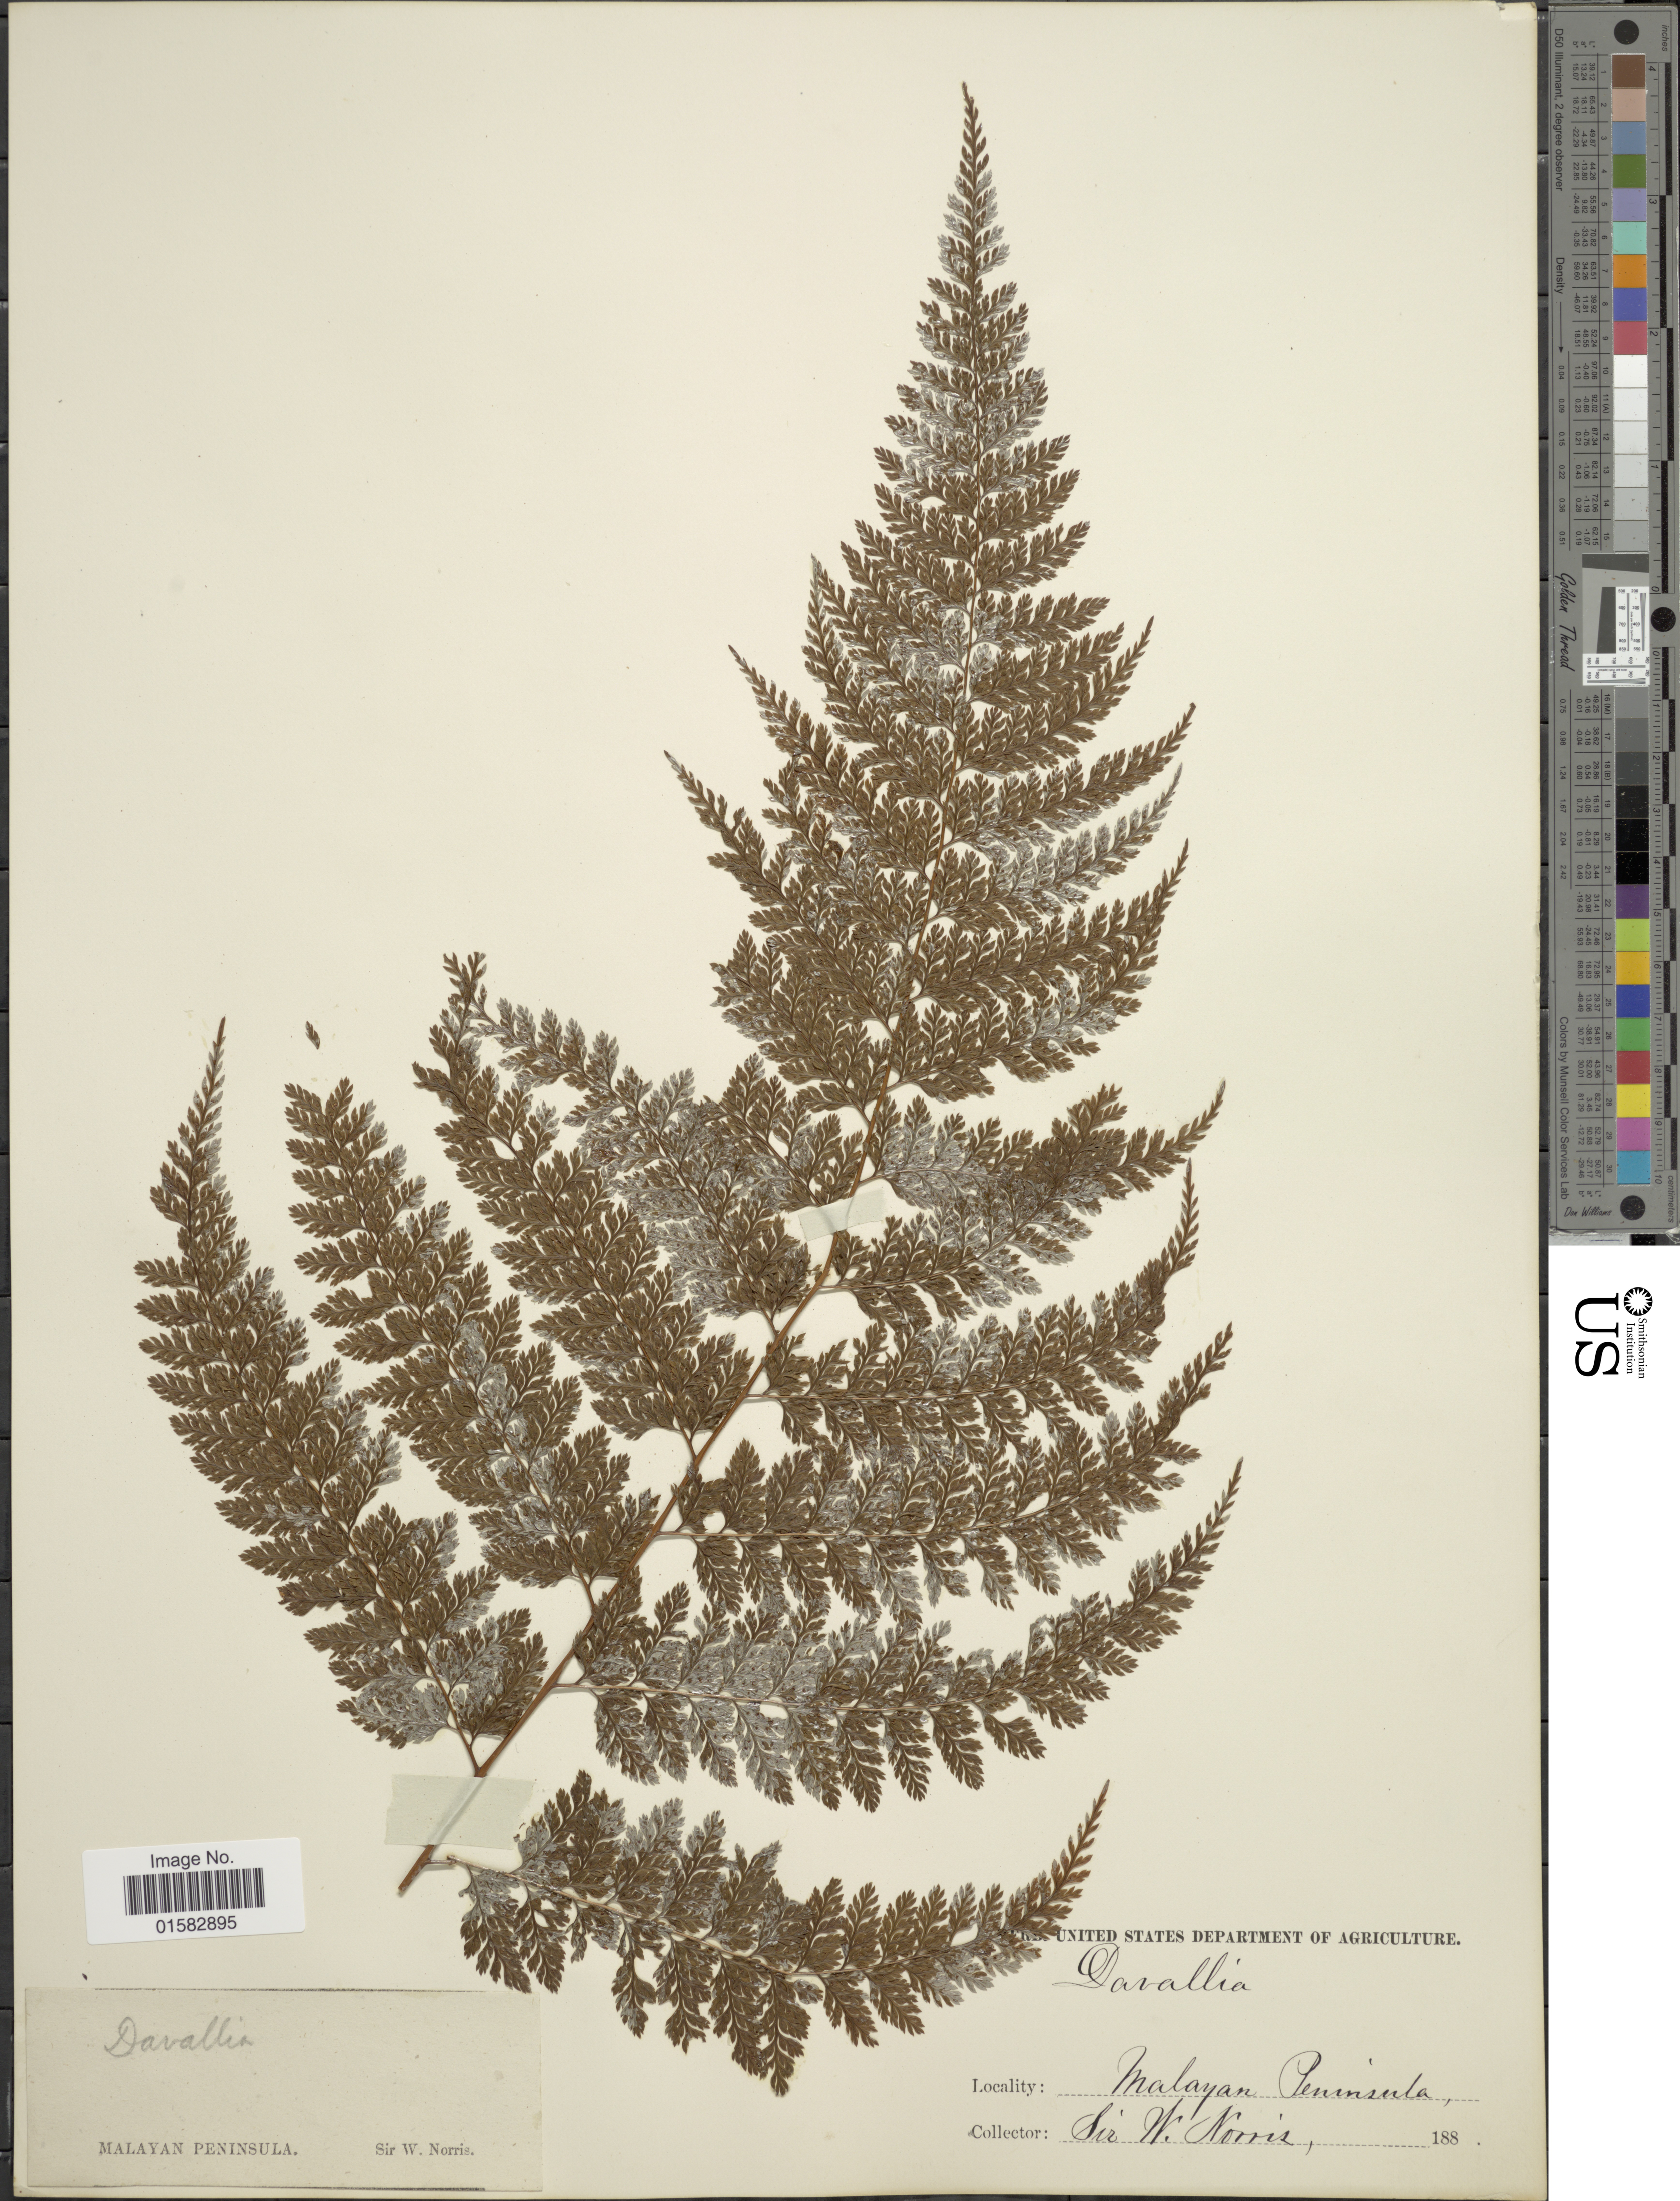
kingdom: Plantae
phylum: Tracheophyta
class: Polypodiopsida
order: Polypodiales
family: Davalliaceae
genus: Davallia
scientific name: Davallia hymenophylloides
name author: (Bedd.) Kuhn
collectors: W. Norris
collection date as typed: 188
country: Malaysia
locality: Malayan Peninsula